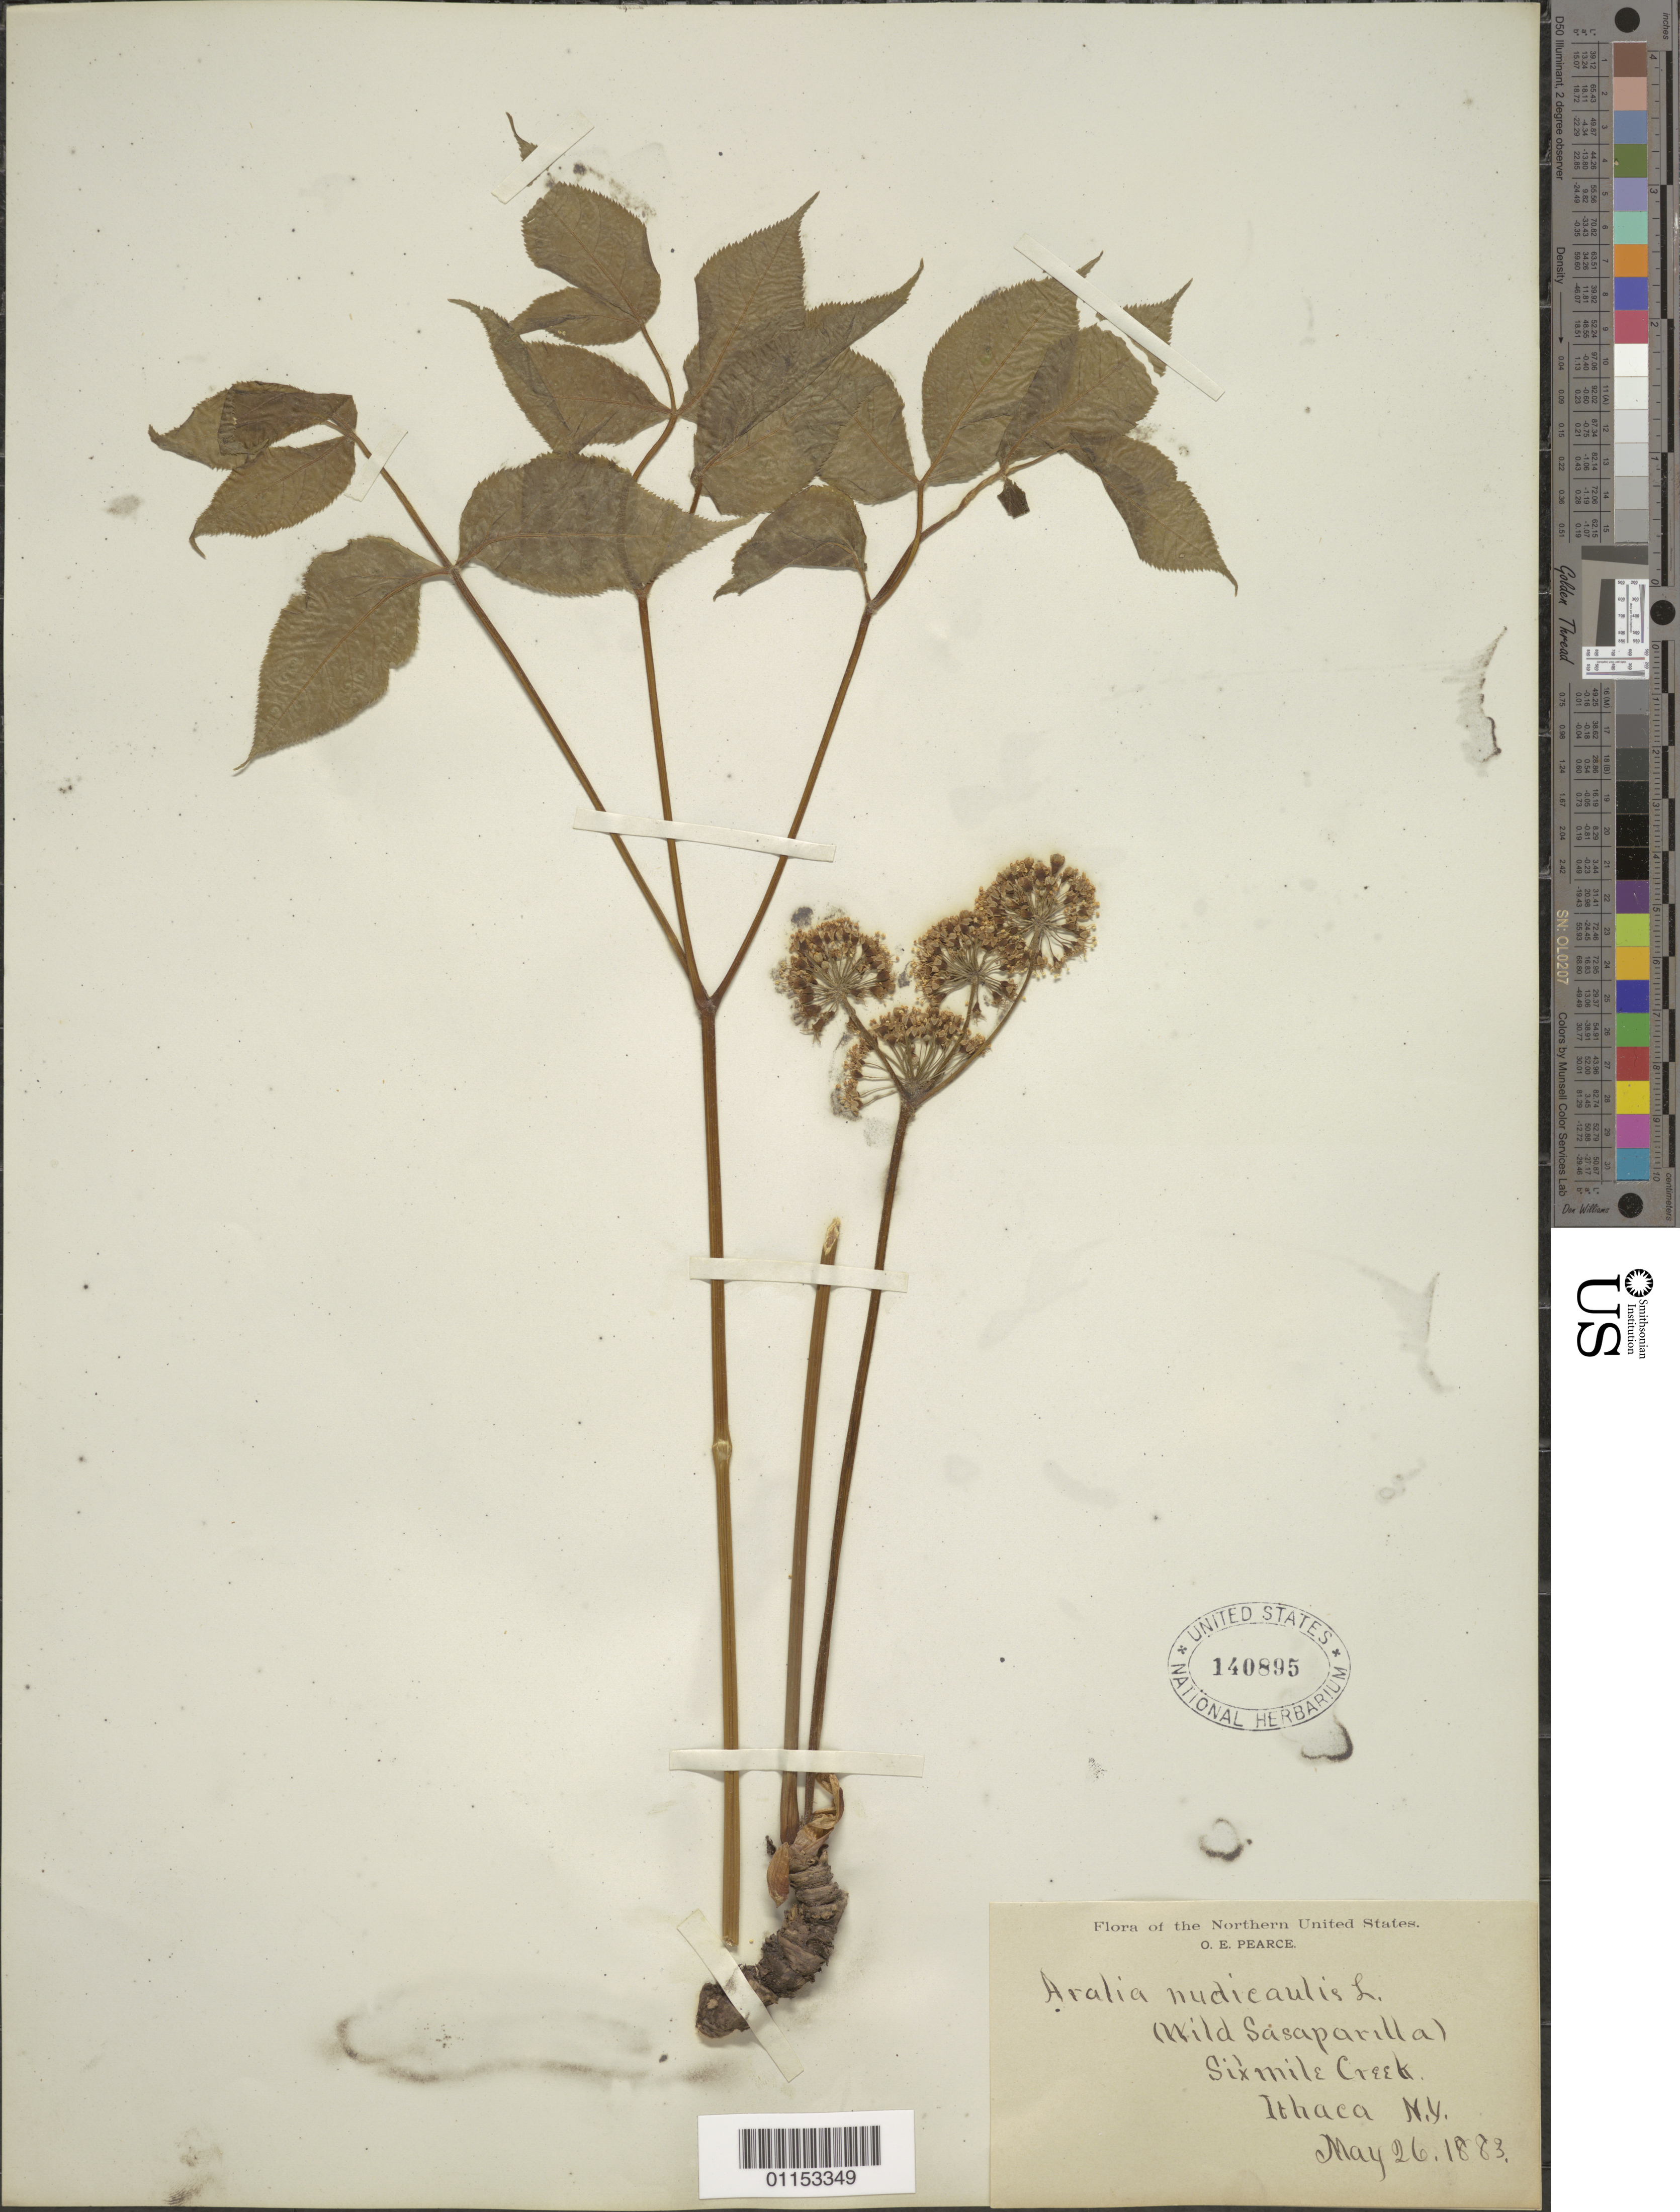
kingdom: Plantae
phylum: Tracheophyta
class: Magnoliopsida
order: Apiales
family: Araliaceae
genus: Aralia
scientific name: Aralia nudicaulis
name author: L.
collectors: O. E. Pearce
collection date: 1883-05-26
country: United States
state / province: New York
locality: Sixmile Creek. Ithaca.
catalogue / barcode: US 140895